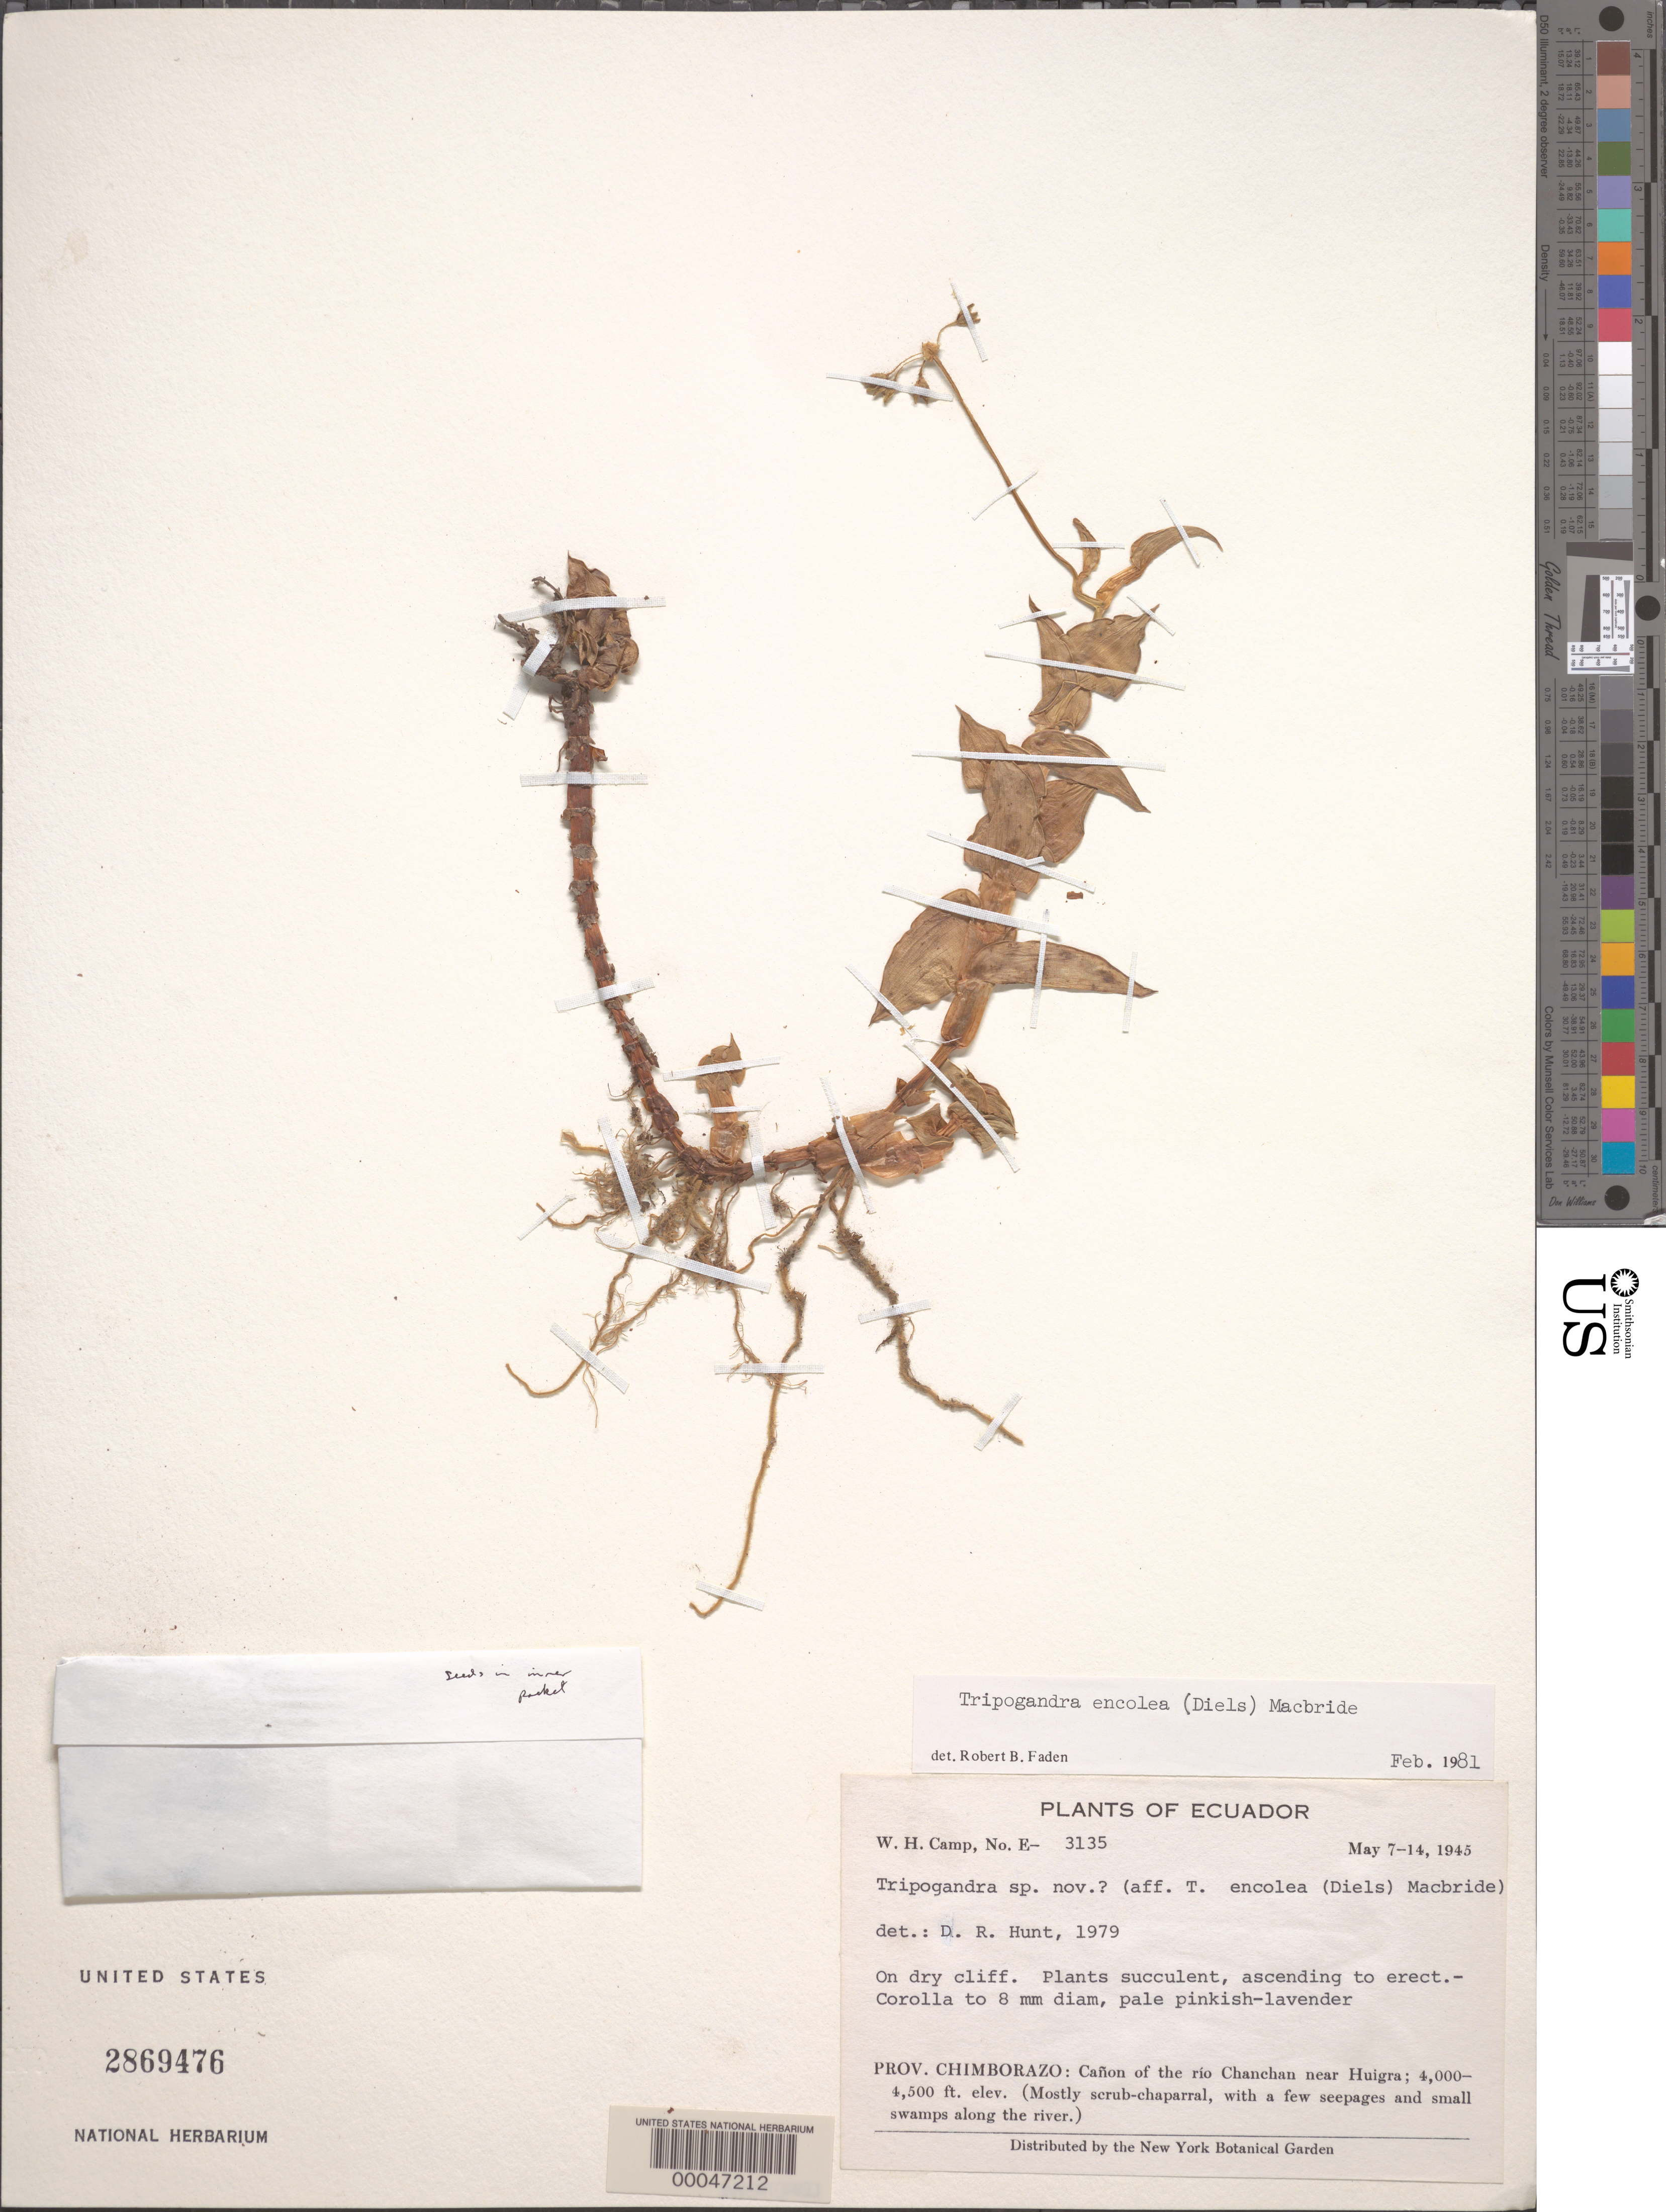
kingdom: Plantae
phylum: Tracheophyta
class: Liliopsida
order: Commelinales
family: Commelinaceae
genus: Tripogandra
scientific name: Tripogandra encolea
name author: (Diels) J.F. Macbr.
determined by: Faden, Robert B., (US), Smithsonian Institution - National Museum of Natural History (UNITED STATES)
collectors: W. H. Camp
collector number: E-3135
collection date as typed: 07 May 1945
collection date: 1945-05-07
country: Ecuador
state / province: Chimborazo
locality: Rio Chanchan near Huigra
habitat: Dry cliff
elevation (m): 1220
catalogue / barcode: US 2869476